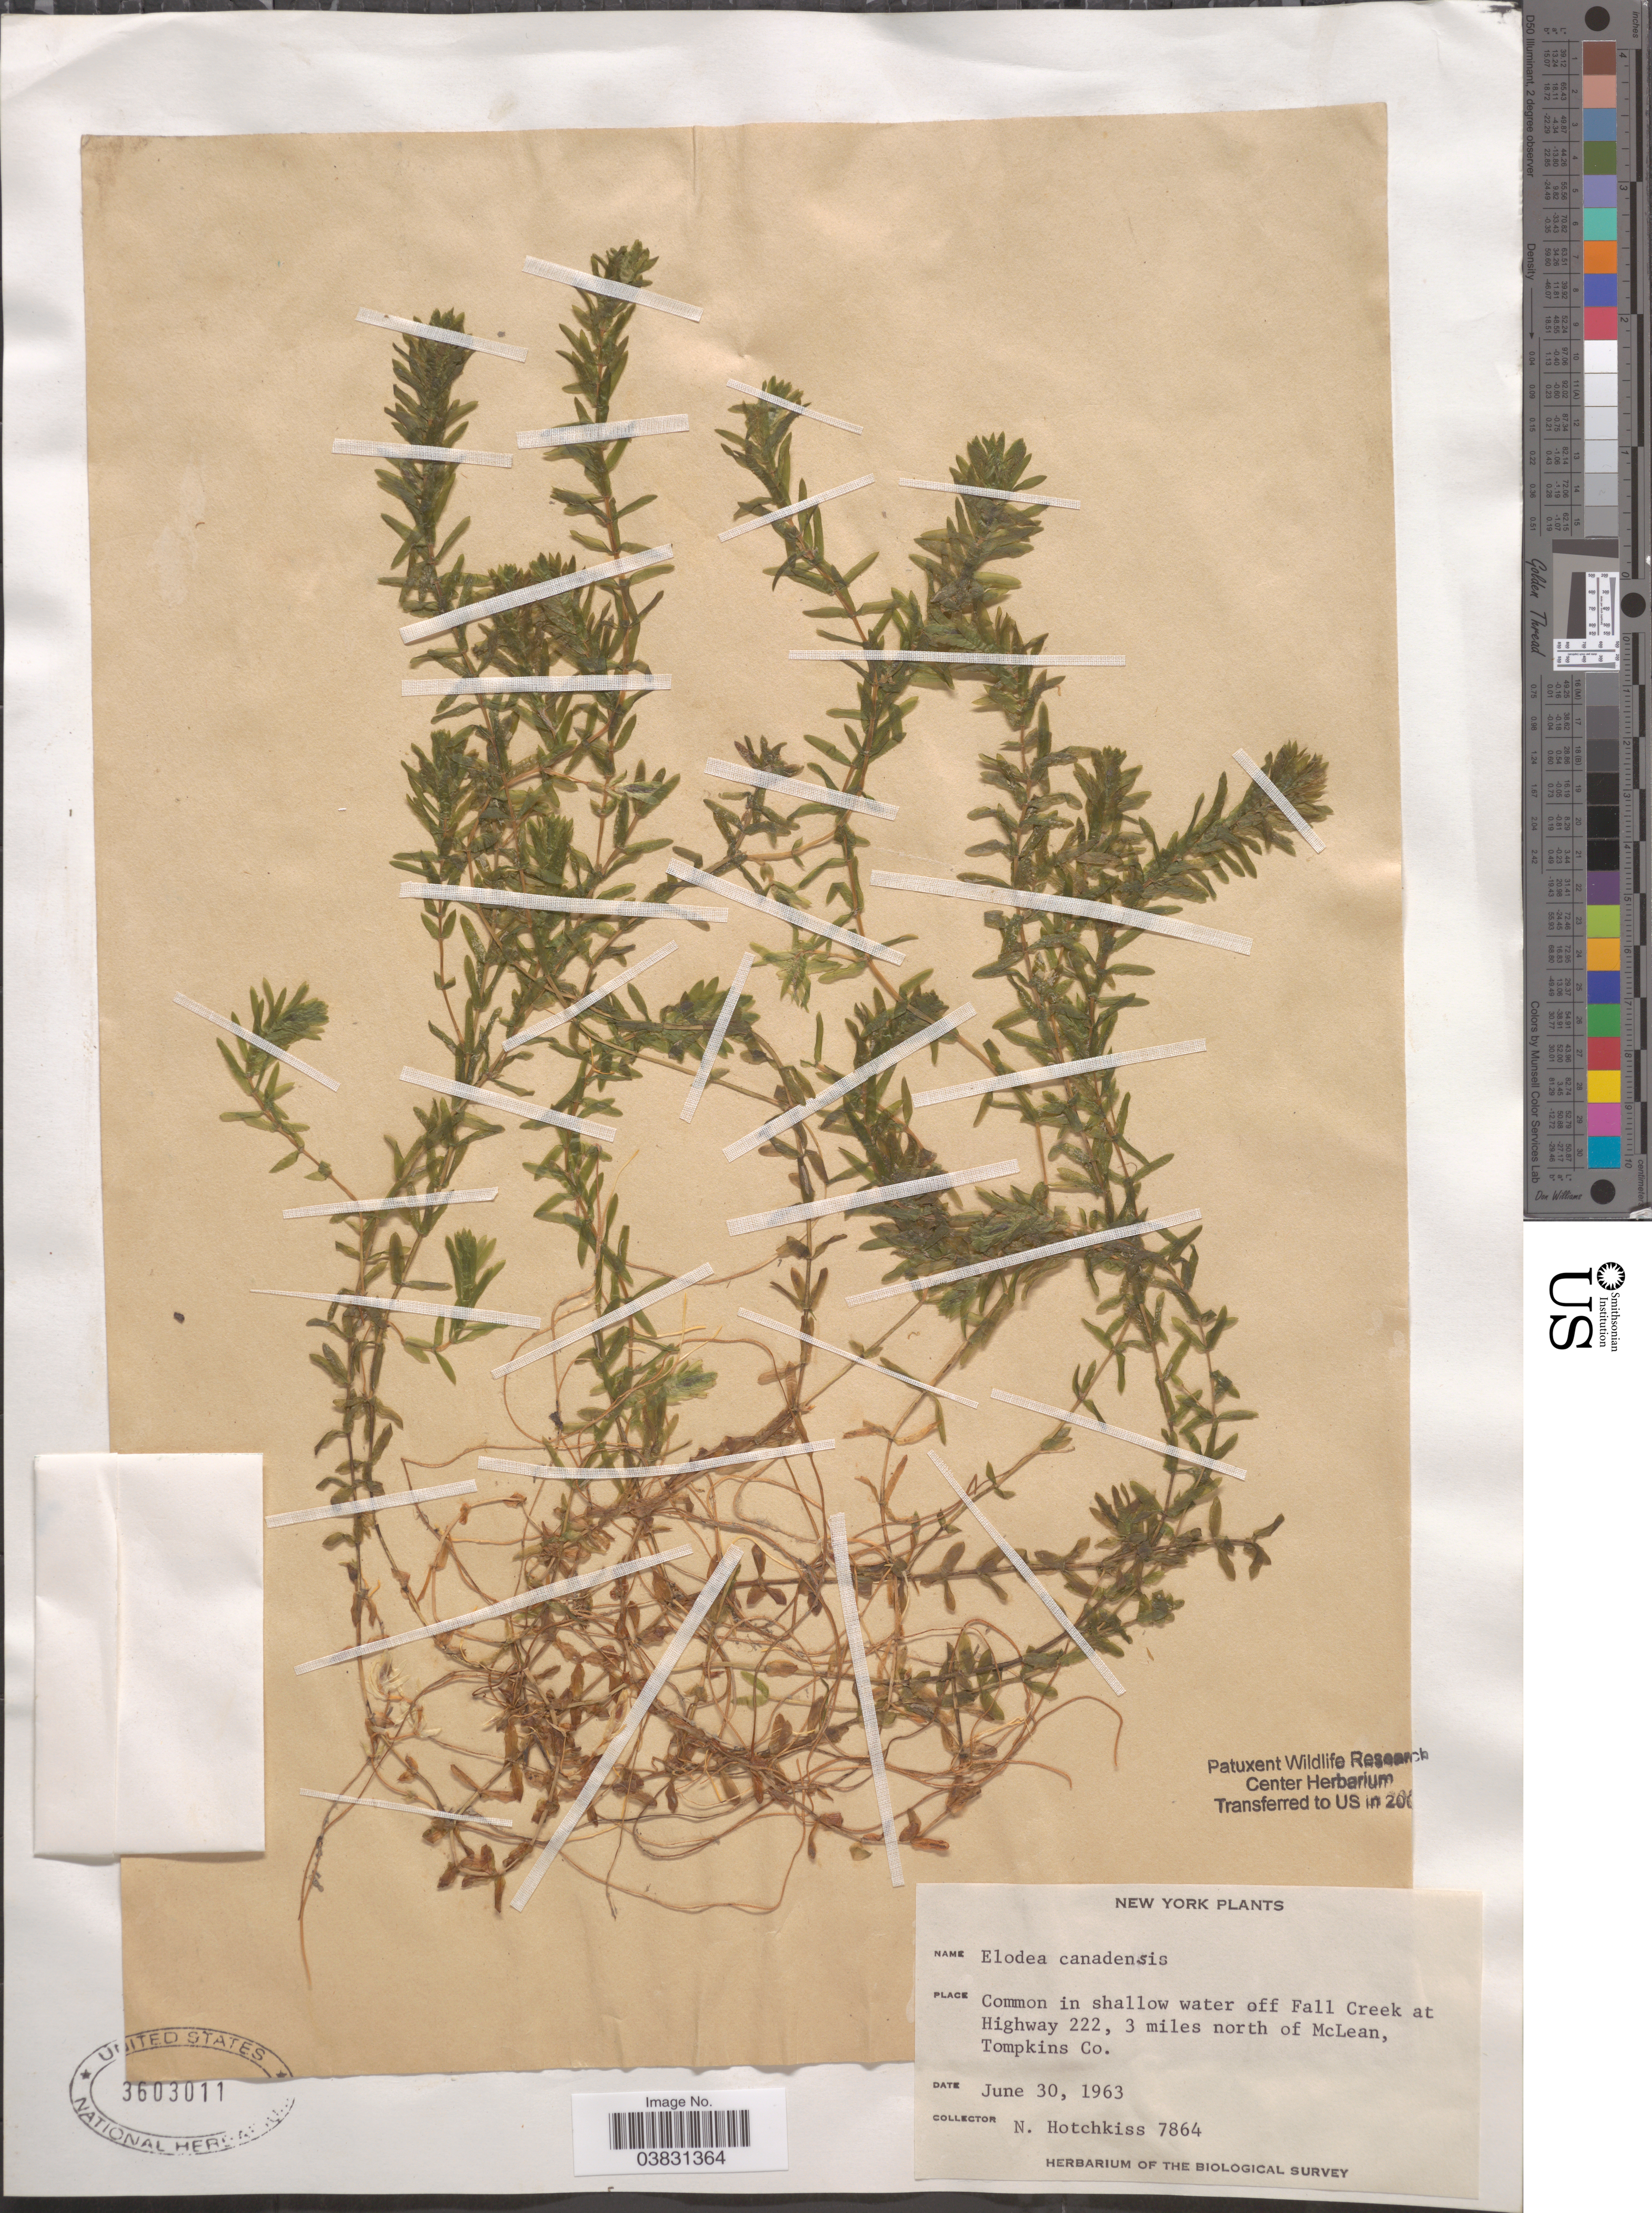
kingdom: Plantae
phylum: Tracheophyta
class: Liliopsida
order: Alismatales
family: Hydrocharitaceae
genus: Elodea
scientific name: Elodea canadensis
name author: Michx.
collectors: N. Hotchkiss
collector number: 7864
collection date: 1963-06-30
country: United States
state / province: New York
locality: In shallow water off Fall Creek at Highway 222, 3 miles north of McLean, Tompkins Co.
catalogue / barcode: US 3603011